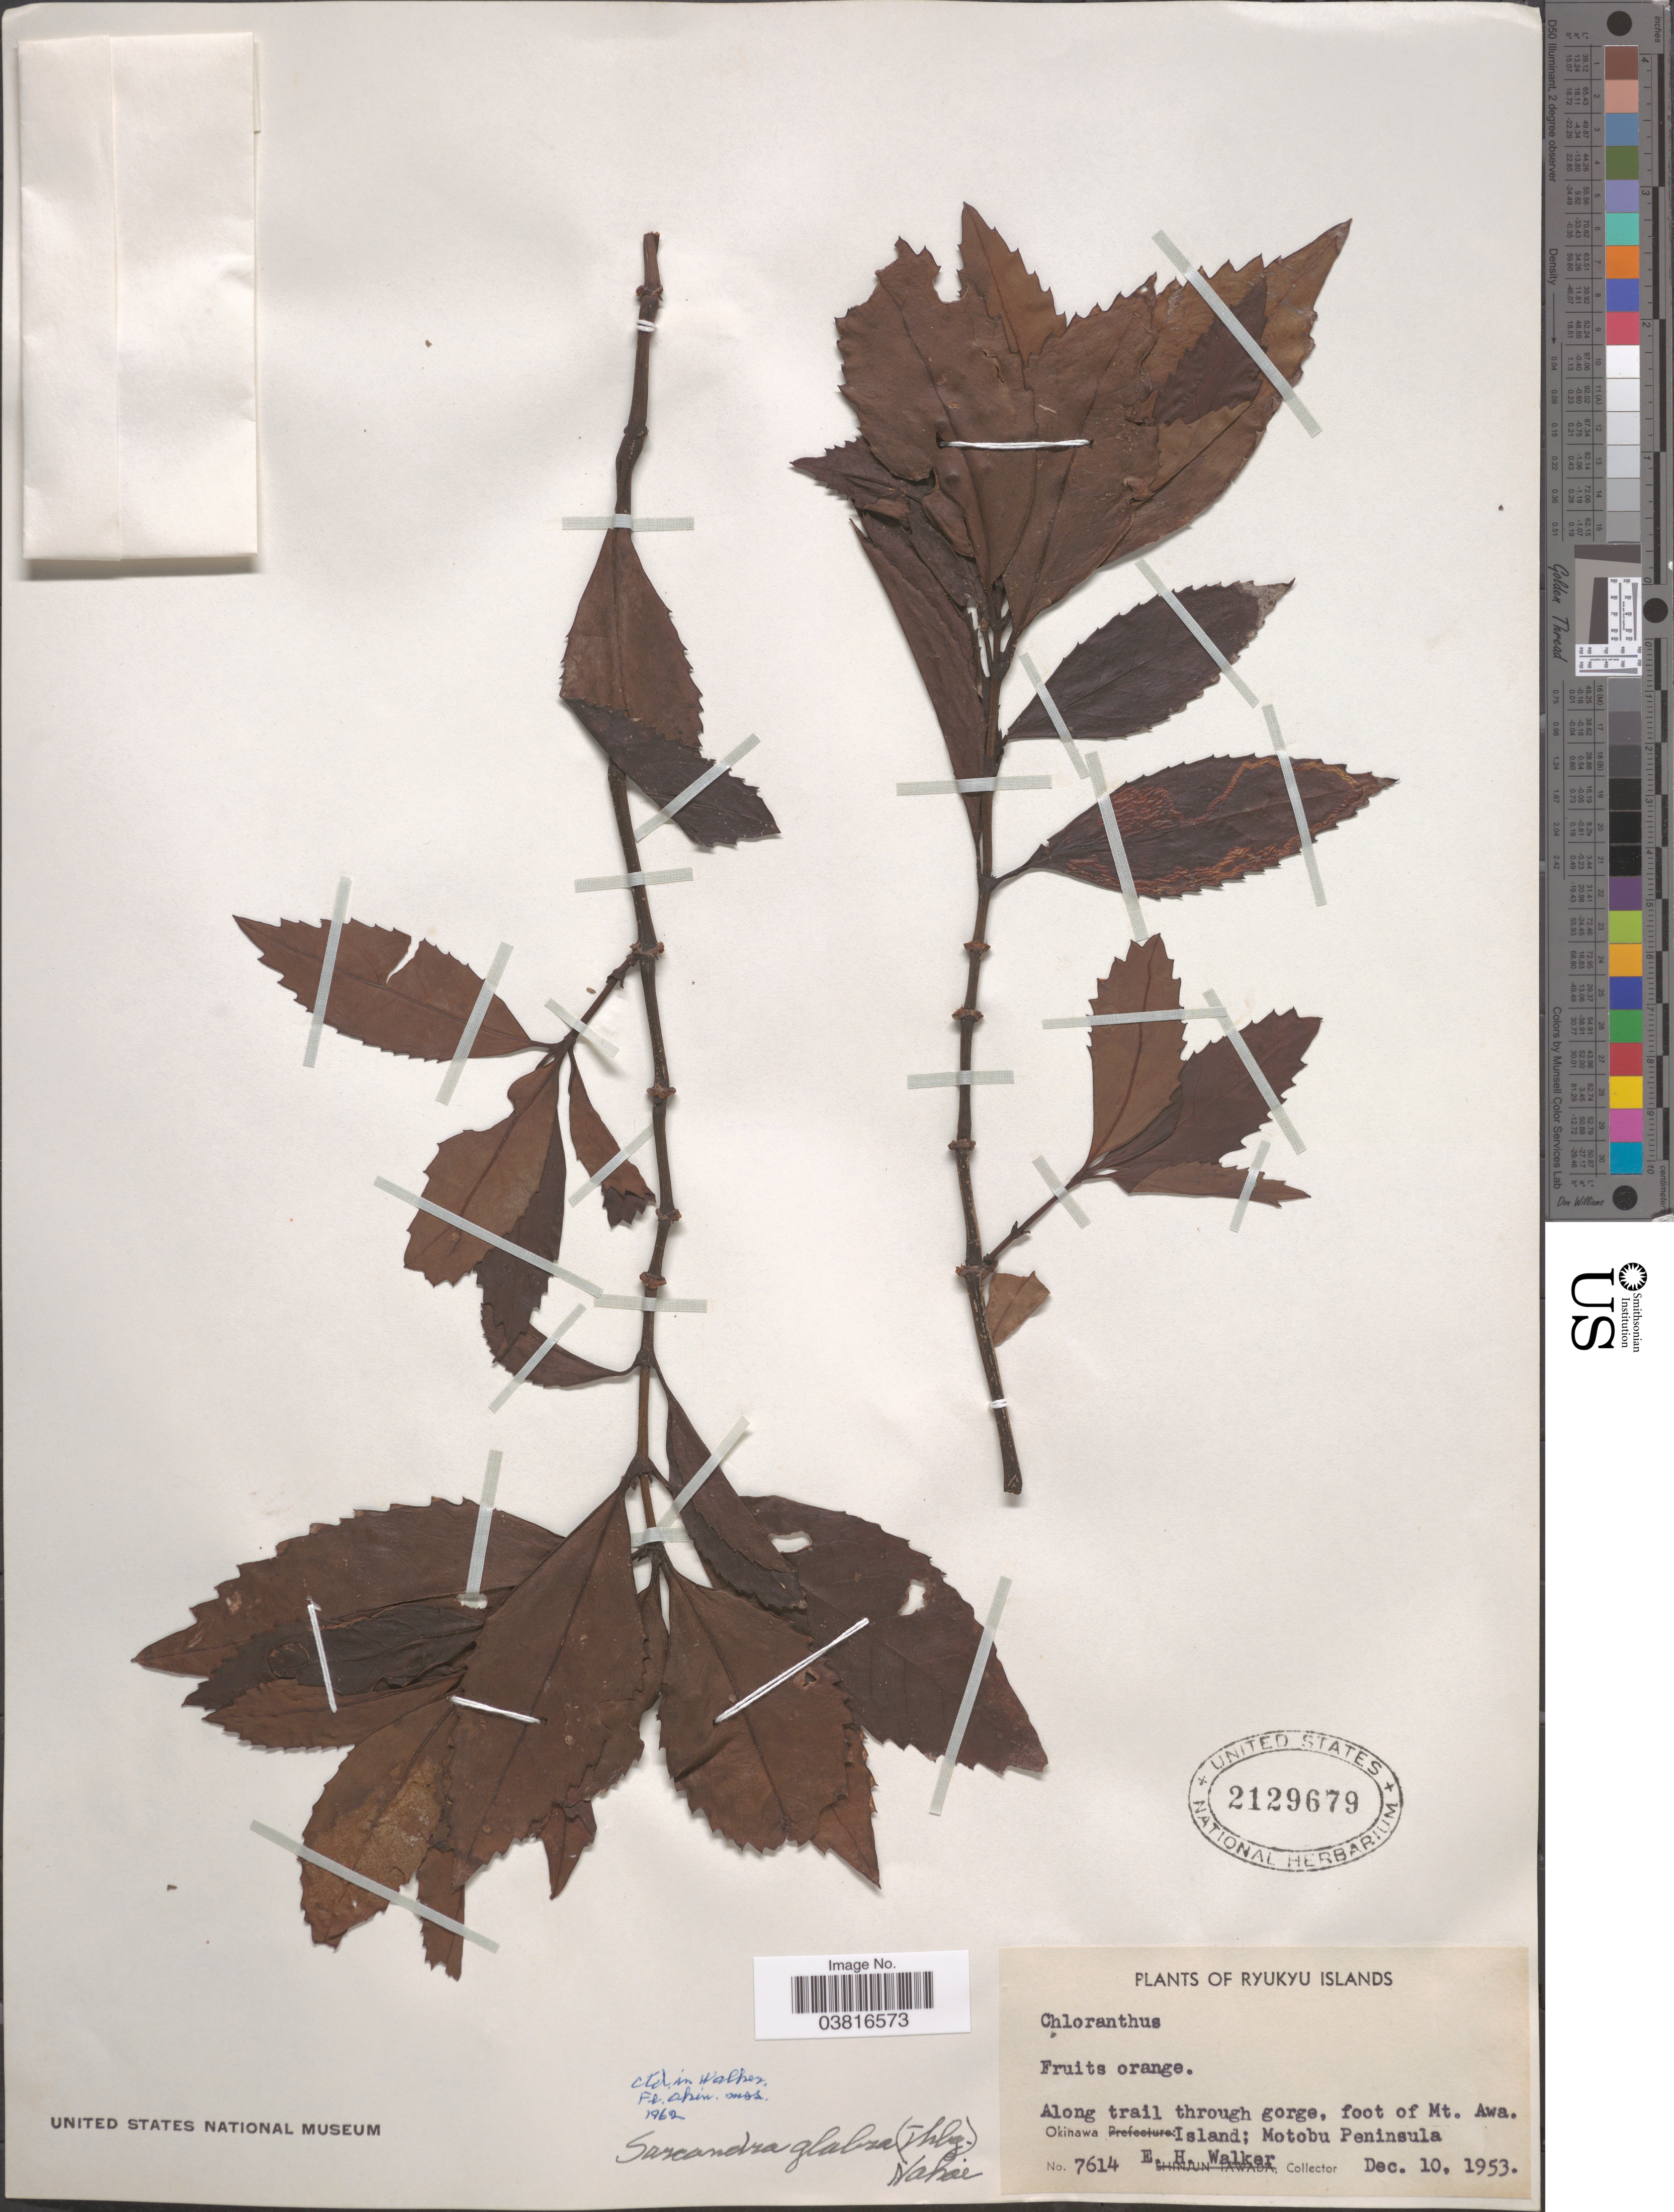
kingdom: Plantae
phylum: Tracheophyta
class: Magnoliopsida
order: Chloranthales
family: Chloranthaceae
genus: Sarcandra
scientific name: Sarcandra glabra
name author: (Thunb.) Nakai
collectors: E. H. Walker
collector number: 7614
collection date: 1953-12-10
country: Japan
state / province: Okinawa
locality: Ryukyu Islands. Along trail through gorge, foot of Mt. Awa. Okinawa Island; Motobu Peninsula.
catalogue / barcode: US 2129679